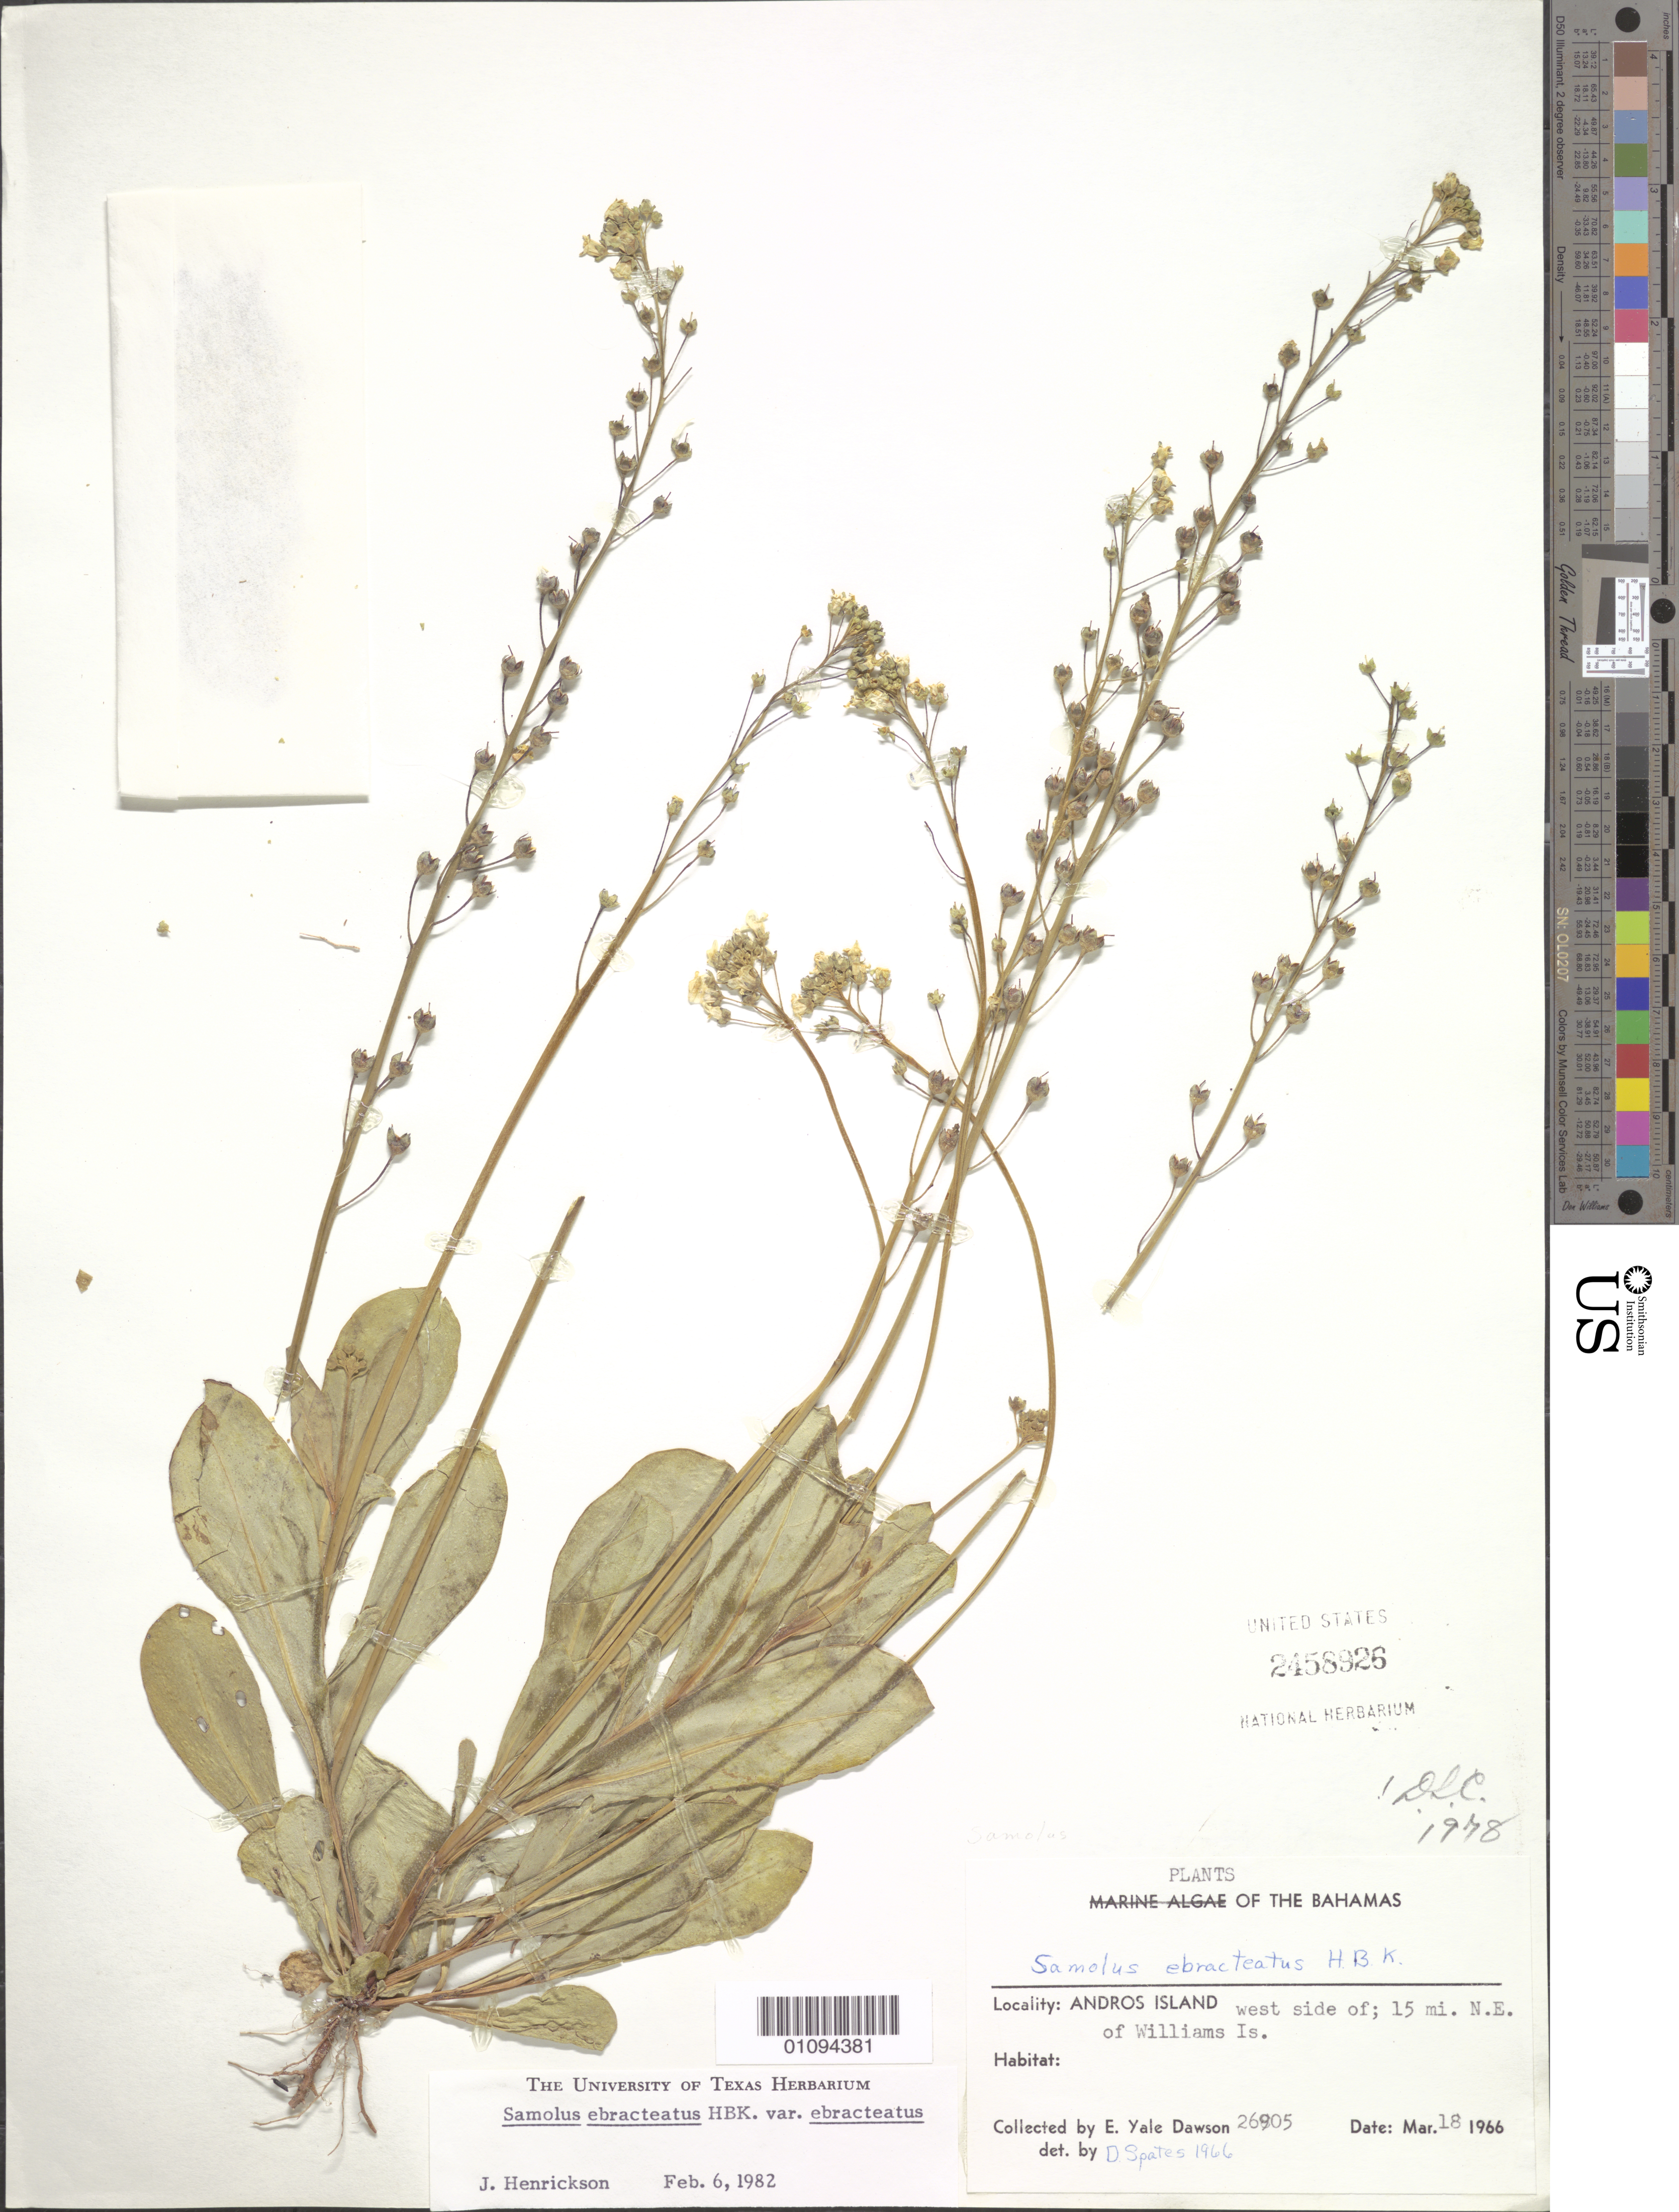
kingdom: Plantae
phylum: Tracheophyta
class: Magnoliopsida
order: Ericales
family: Primulaceae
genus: Samolus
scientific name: Samolus ebracteatus var. ebracteatus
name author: Kunth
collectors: E. Y. Dawson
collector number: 26905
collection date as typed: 18 Mar 1966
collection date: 1966-03-18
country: Bahamas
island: Andros I.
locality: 15 miles NE of Williams Island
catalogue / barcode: US 2458926